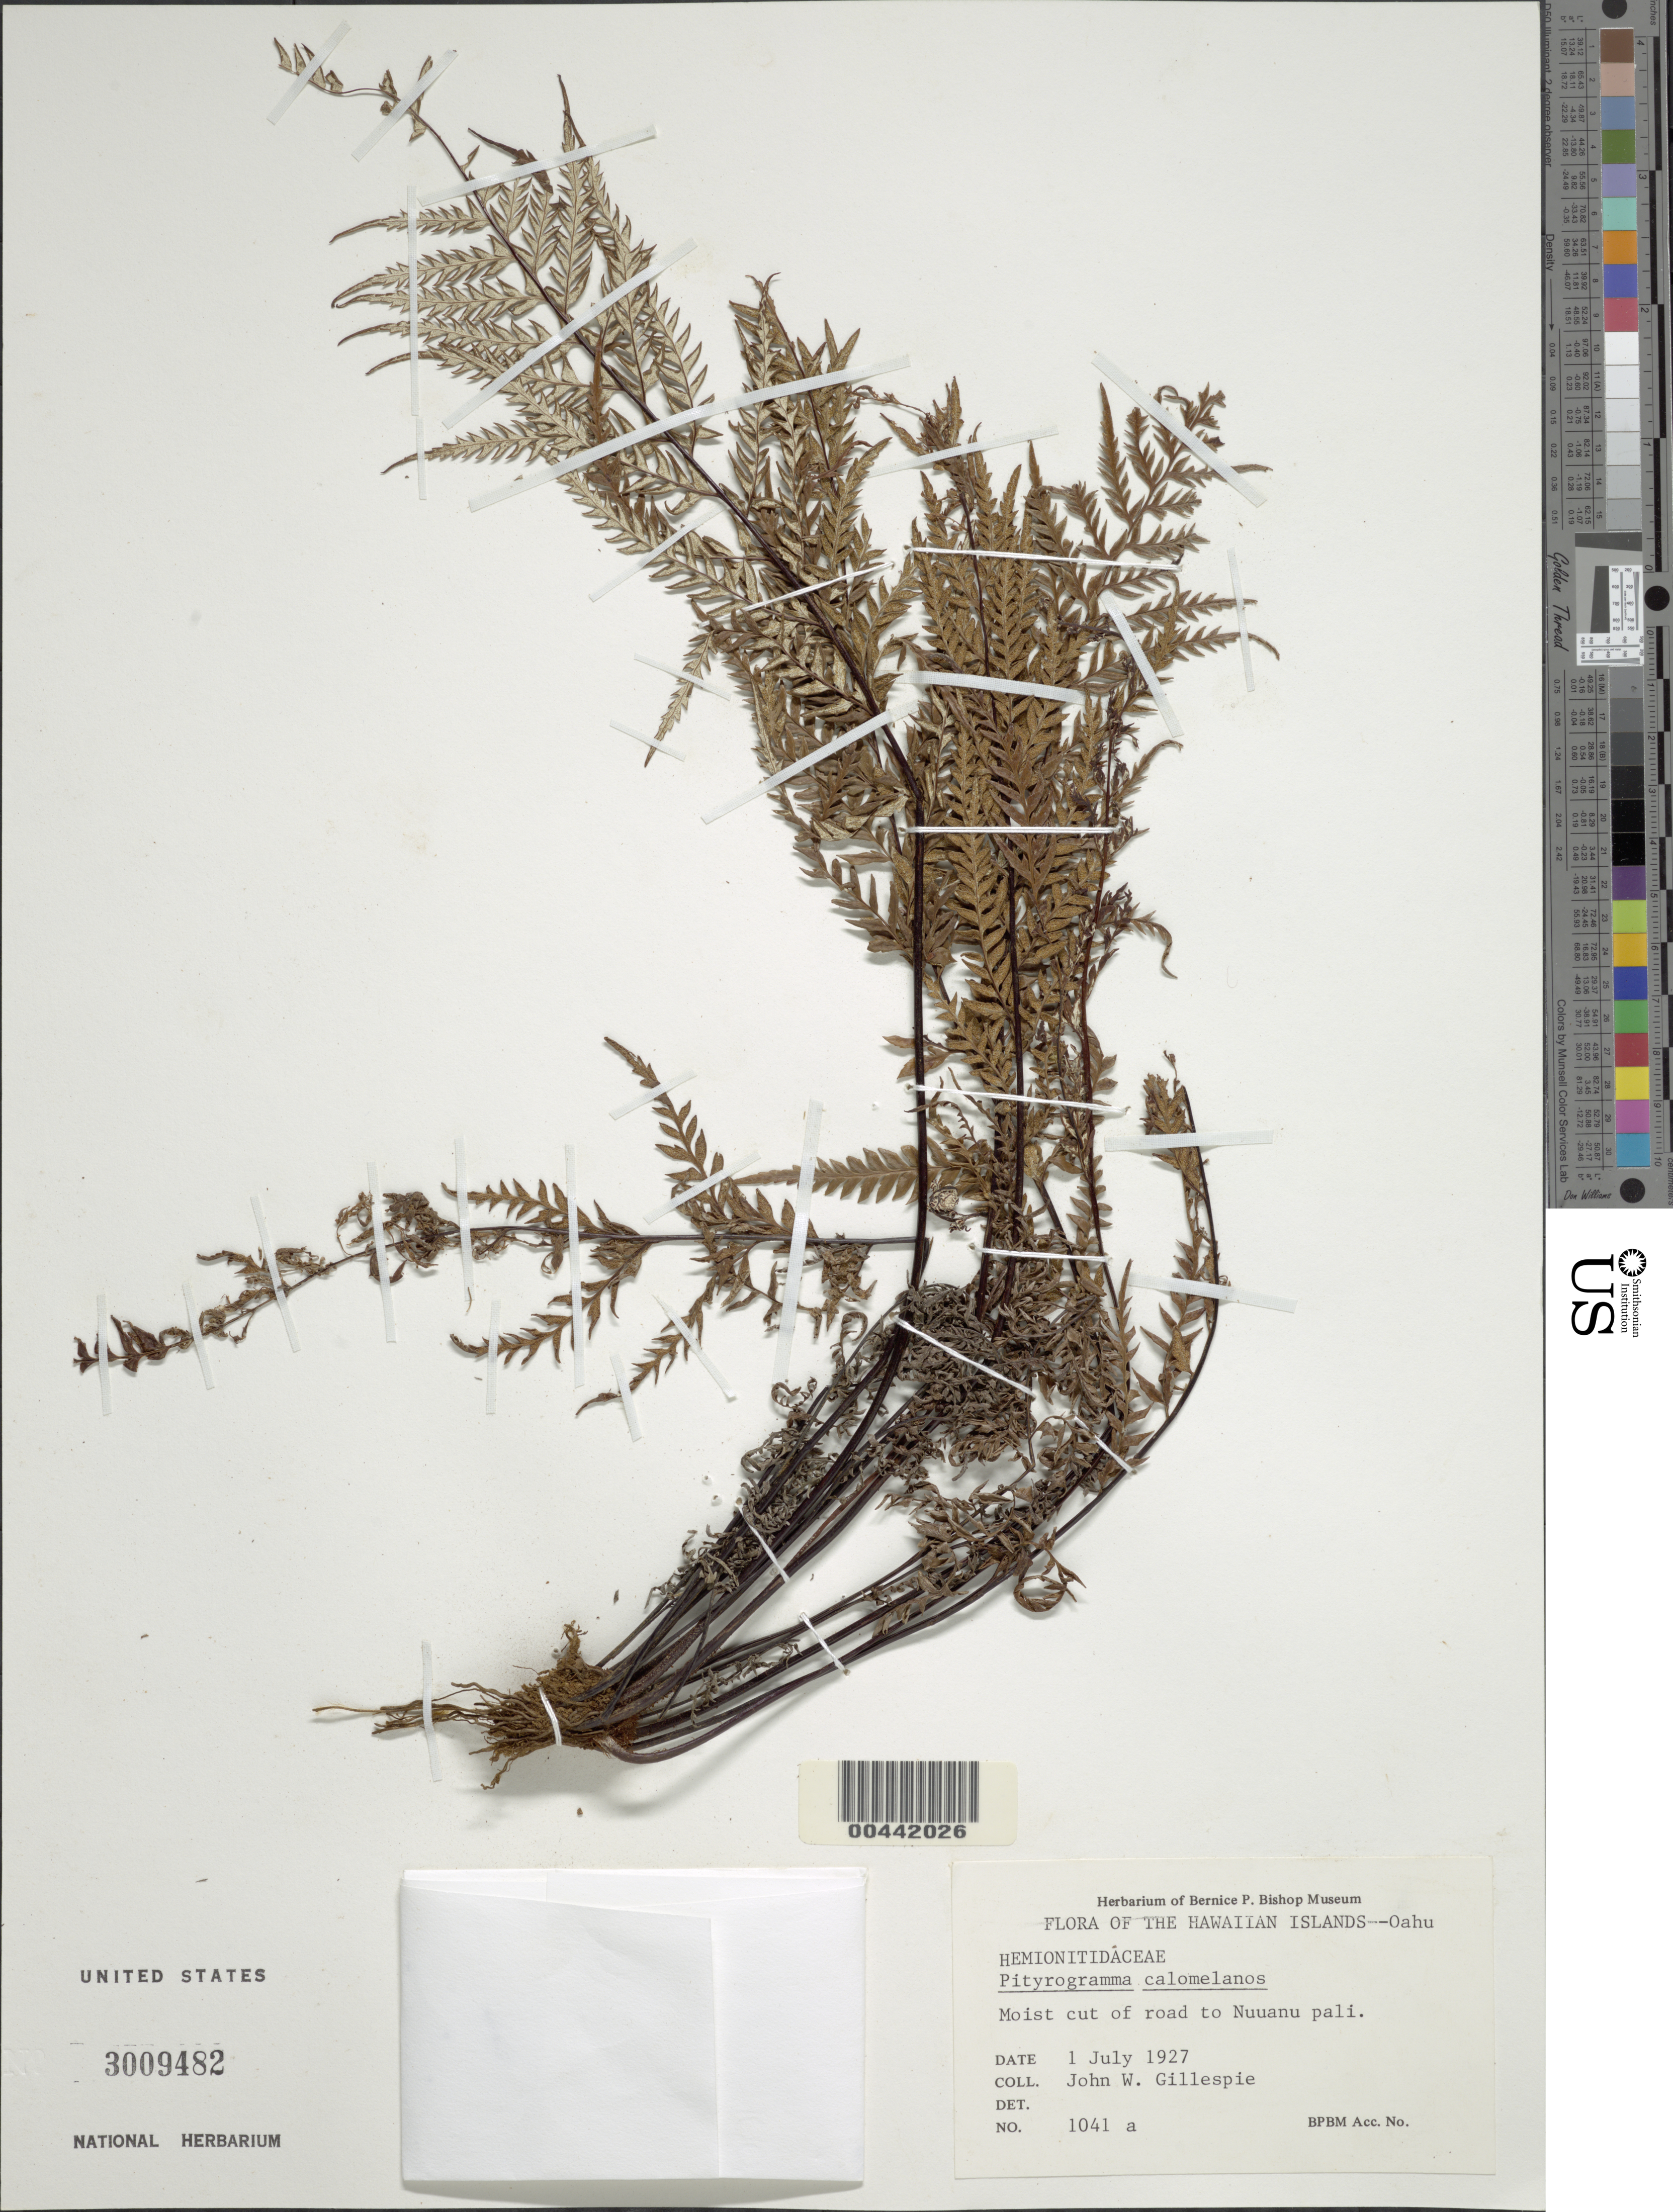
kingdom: Plantae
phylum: Tracheophyta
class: Polypodiopsida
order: Polypodiales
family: Pteridaceae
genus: Pityrogramma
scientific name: Pityrogramma calomelanos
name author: (L.) Link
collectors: J. W. Gillespie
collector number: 1041a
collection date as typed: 1 Jul 1927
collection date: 1927-07-01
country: United States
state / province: Hawaii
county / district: Honolulu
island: Oahu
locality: Nuuana Pali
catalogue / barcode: US 3009482